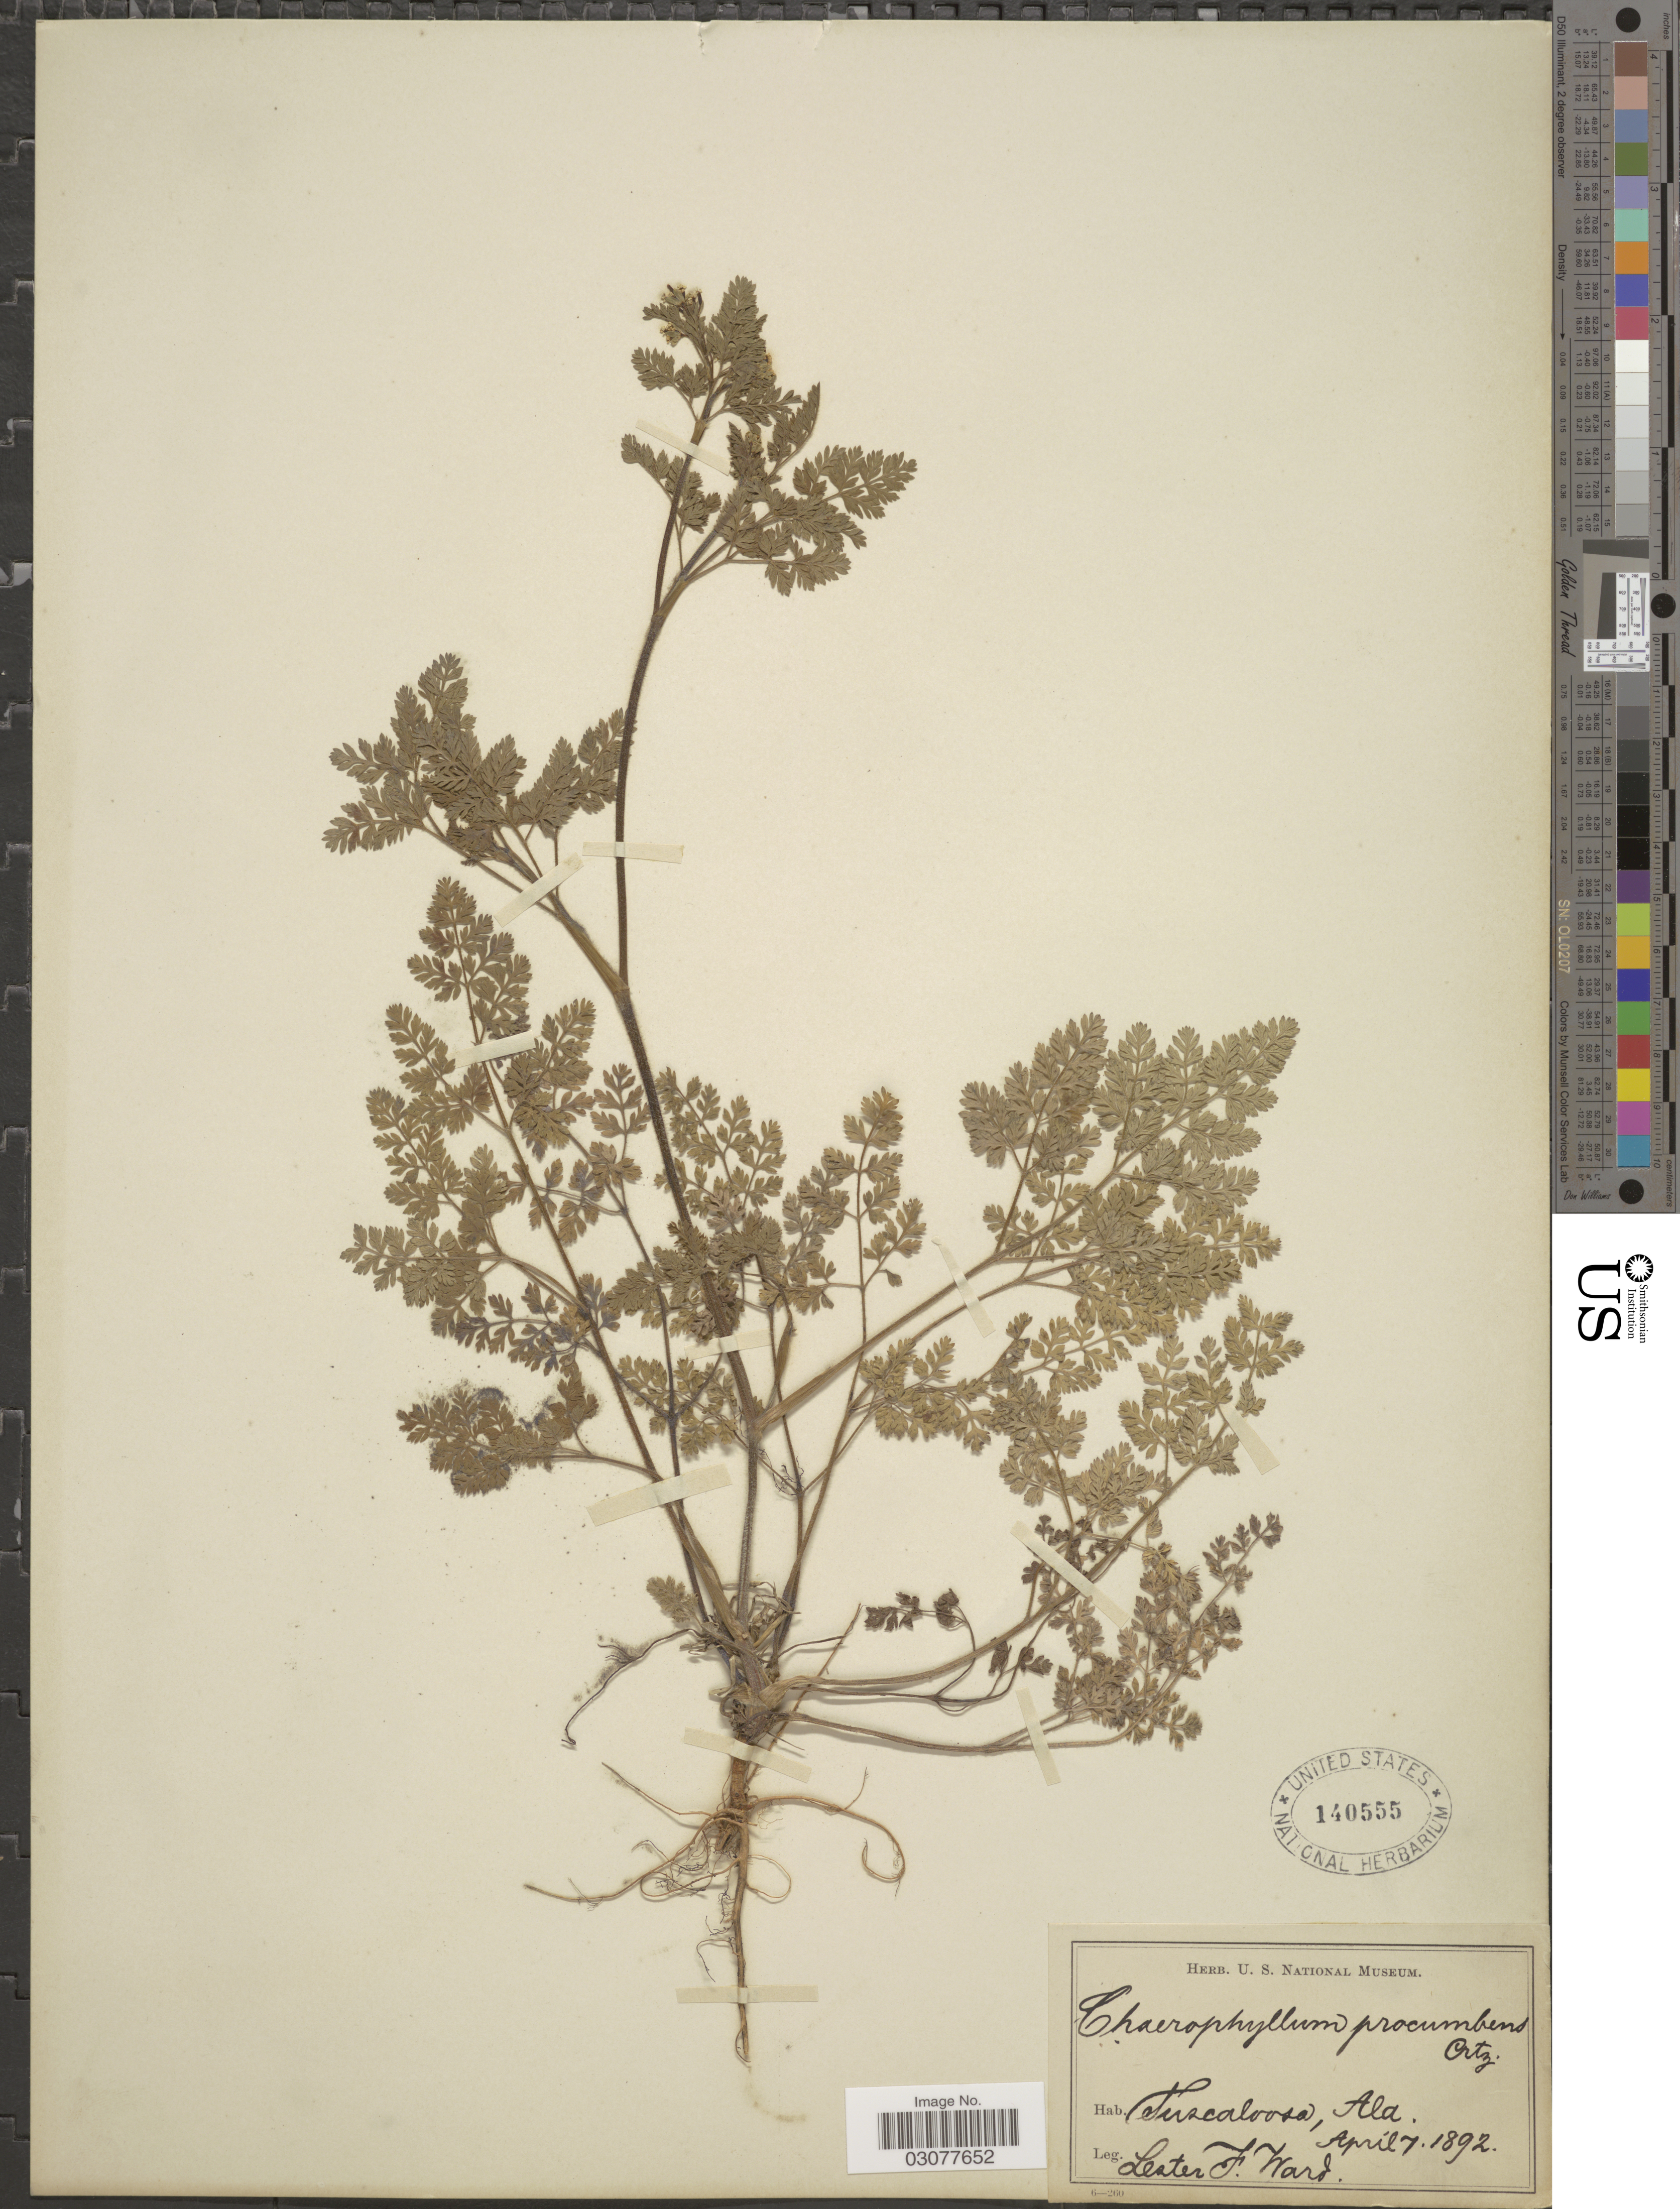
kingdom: Plantae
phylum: Tracheophyta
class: Magnoliopsida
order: Apiales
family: Apiaceae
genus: Chaerophyllum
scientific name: Chaerophyllum tainturieri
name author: Hook.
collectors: L. F. Ward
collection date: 1892-04-07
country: United States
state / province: Alabama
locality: Tuscaloosa.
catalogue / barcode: US 140555